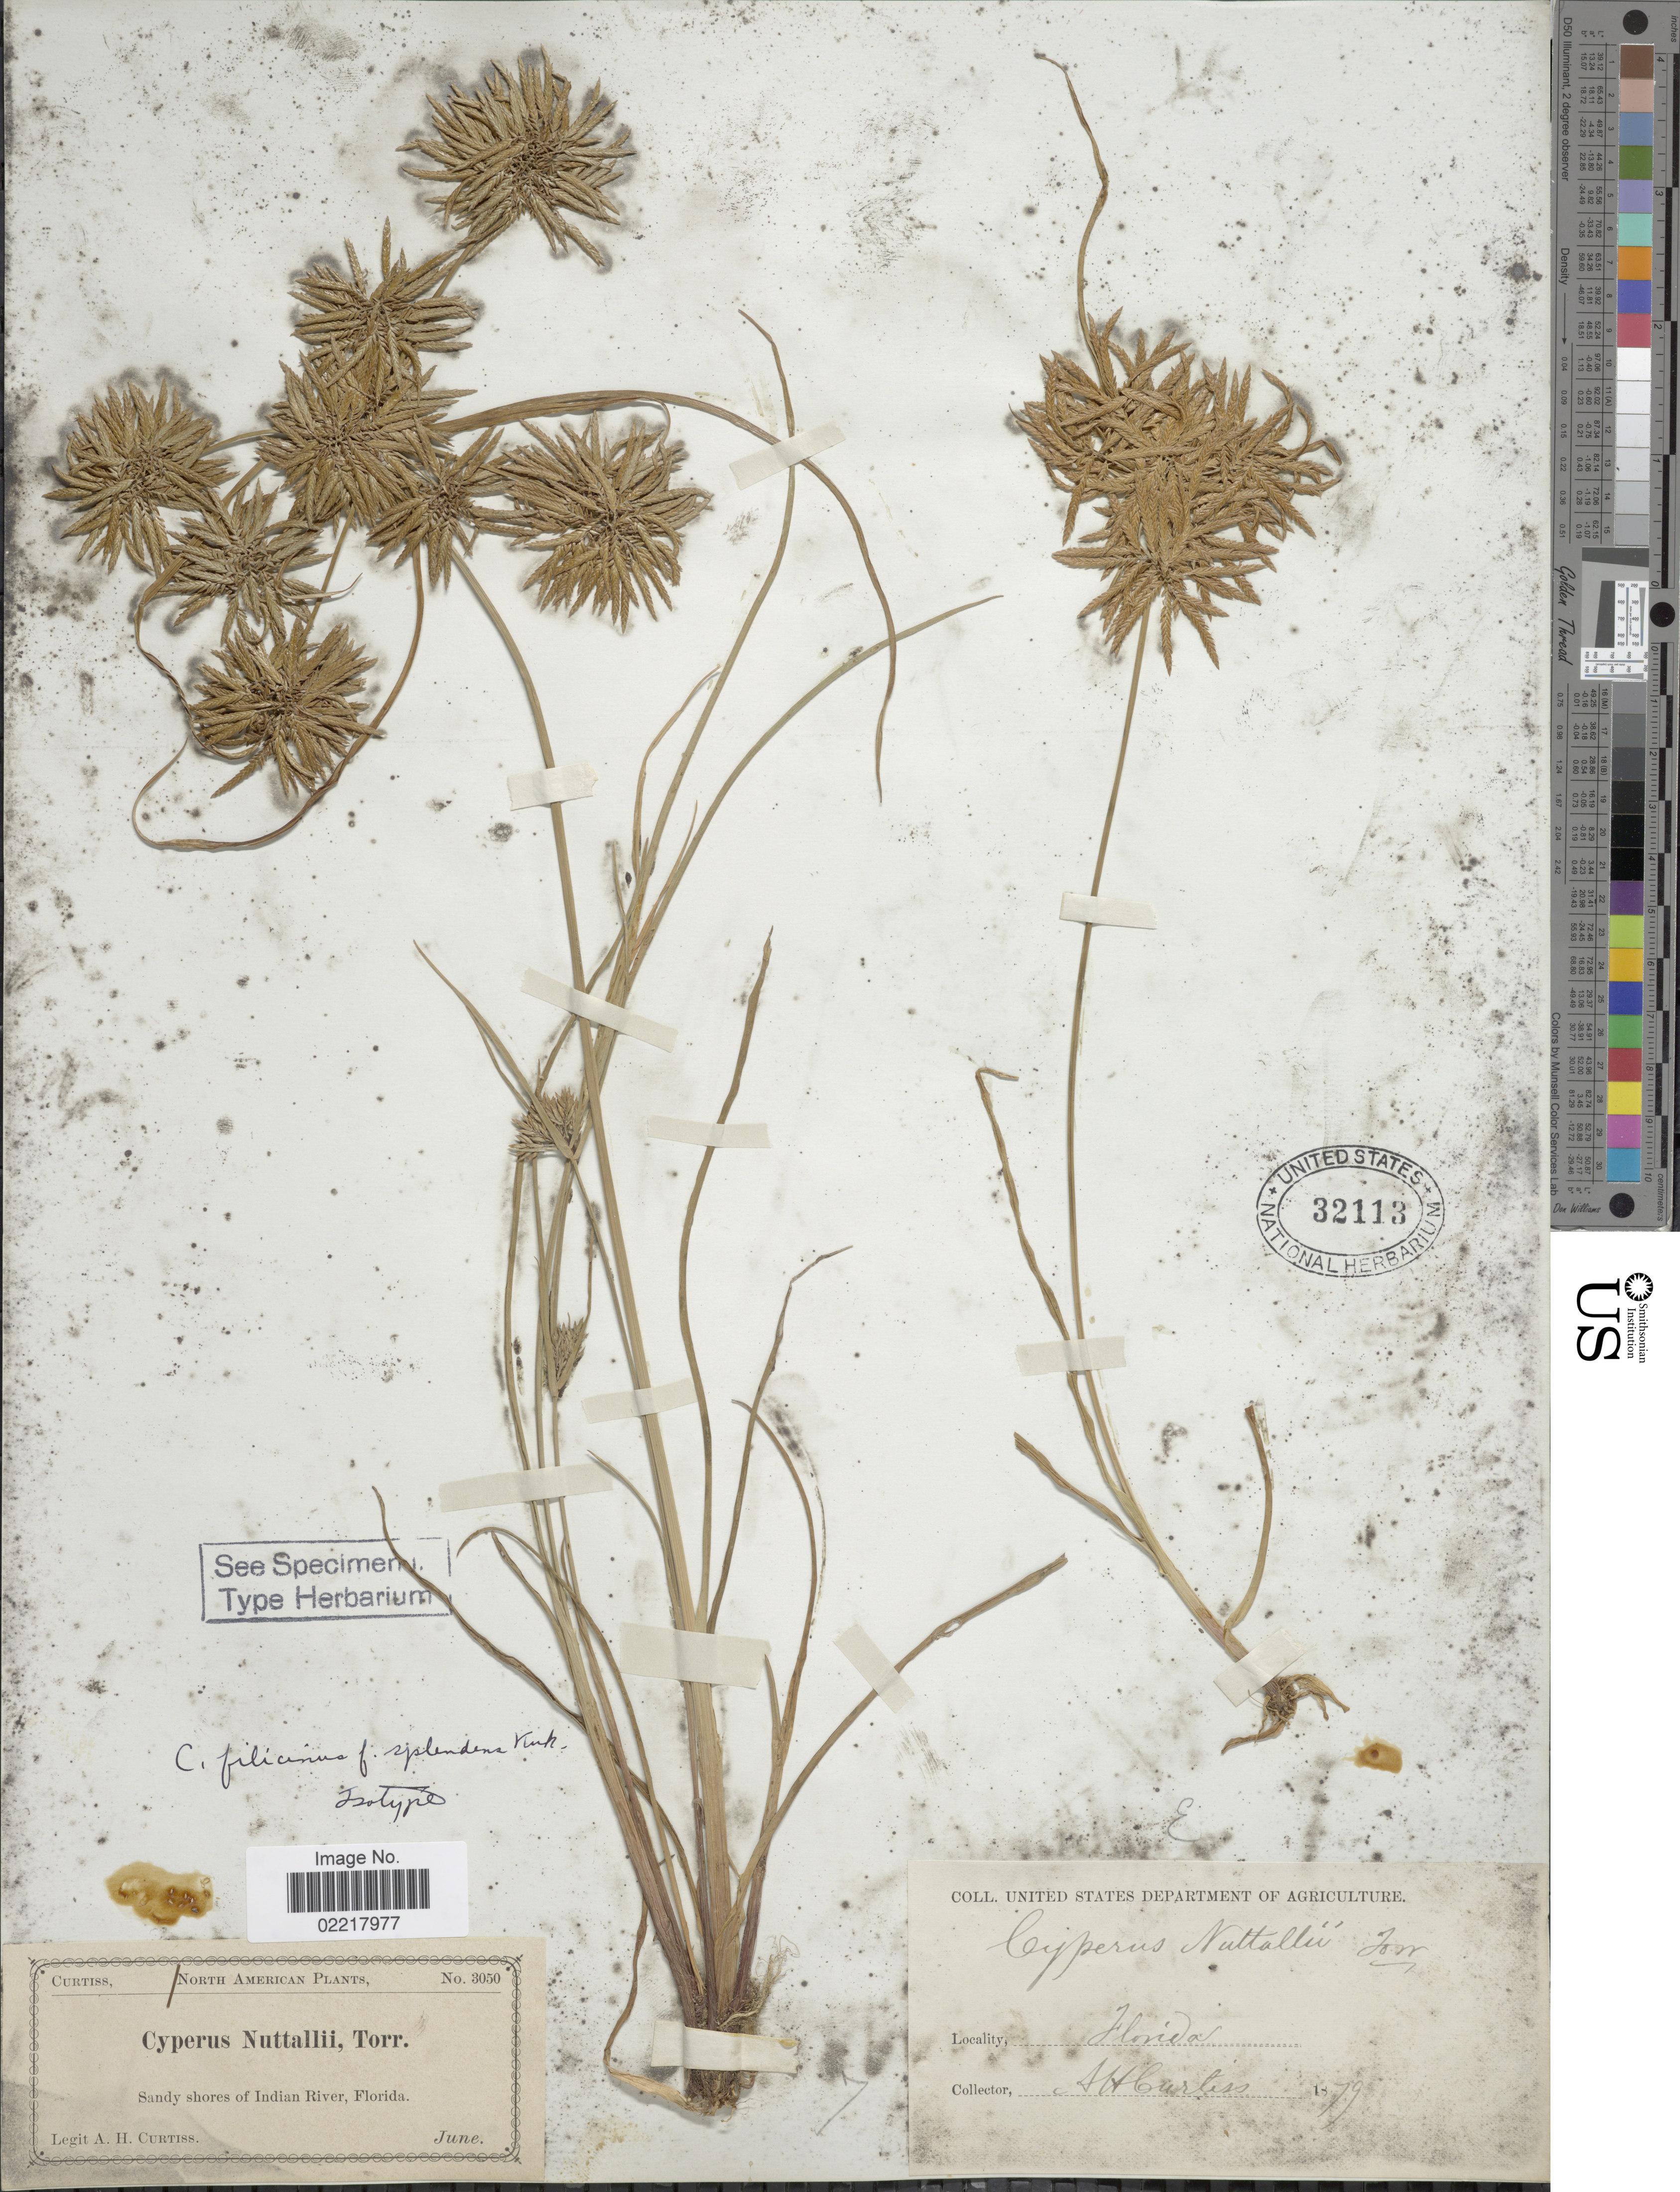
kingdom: Plantae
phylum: Tracheophyta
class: Liliopsida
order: Poales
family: Cyperaceae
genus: Cyperus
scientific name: Cyperus polystachyos var. texensis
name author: (Torr.) Fernald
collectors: A. H. Curtiss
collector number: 3050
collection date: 1879-06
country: United States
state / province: Florida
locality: Sandy shores of Indian River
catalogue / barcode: US 32113